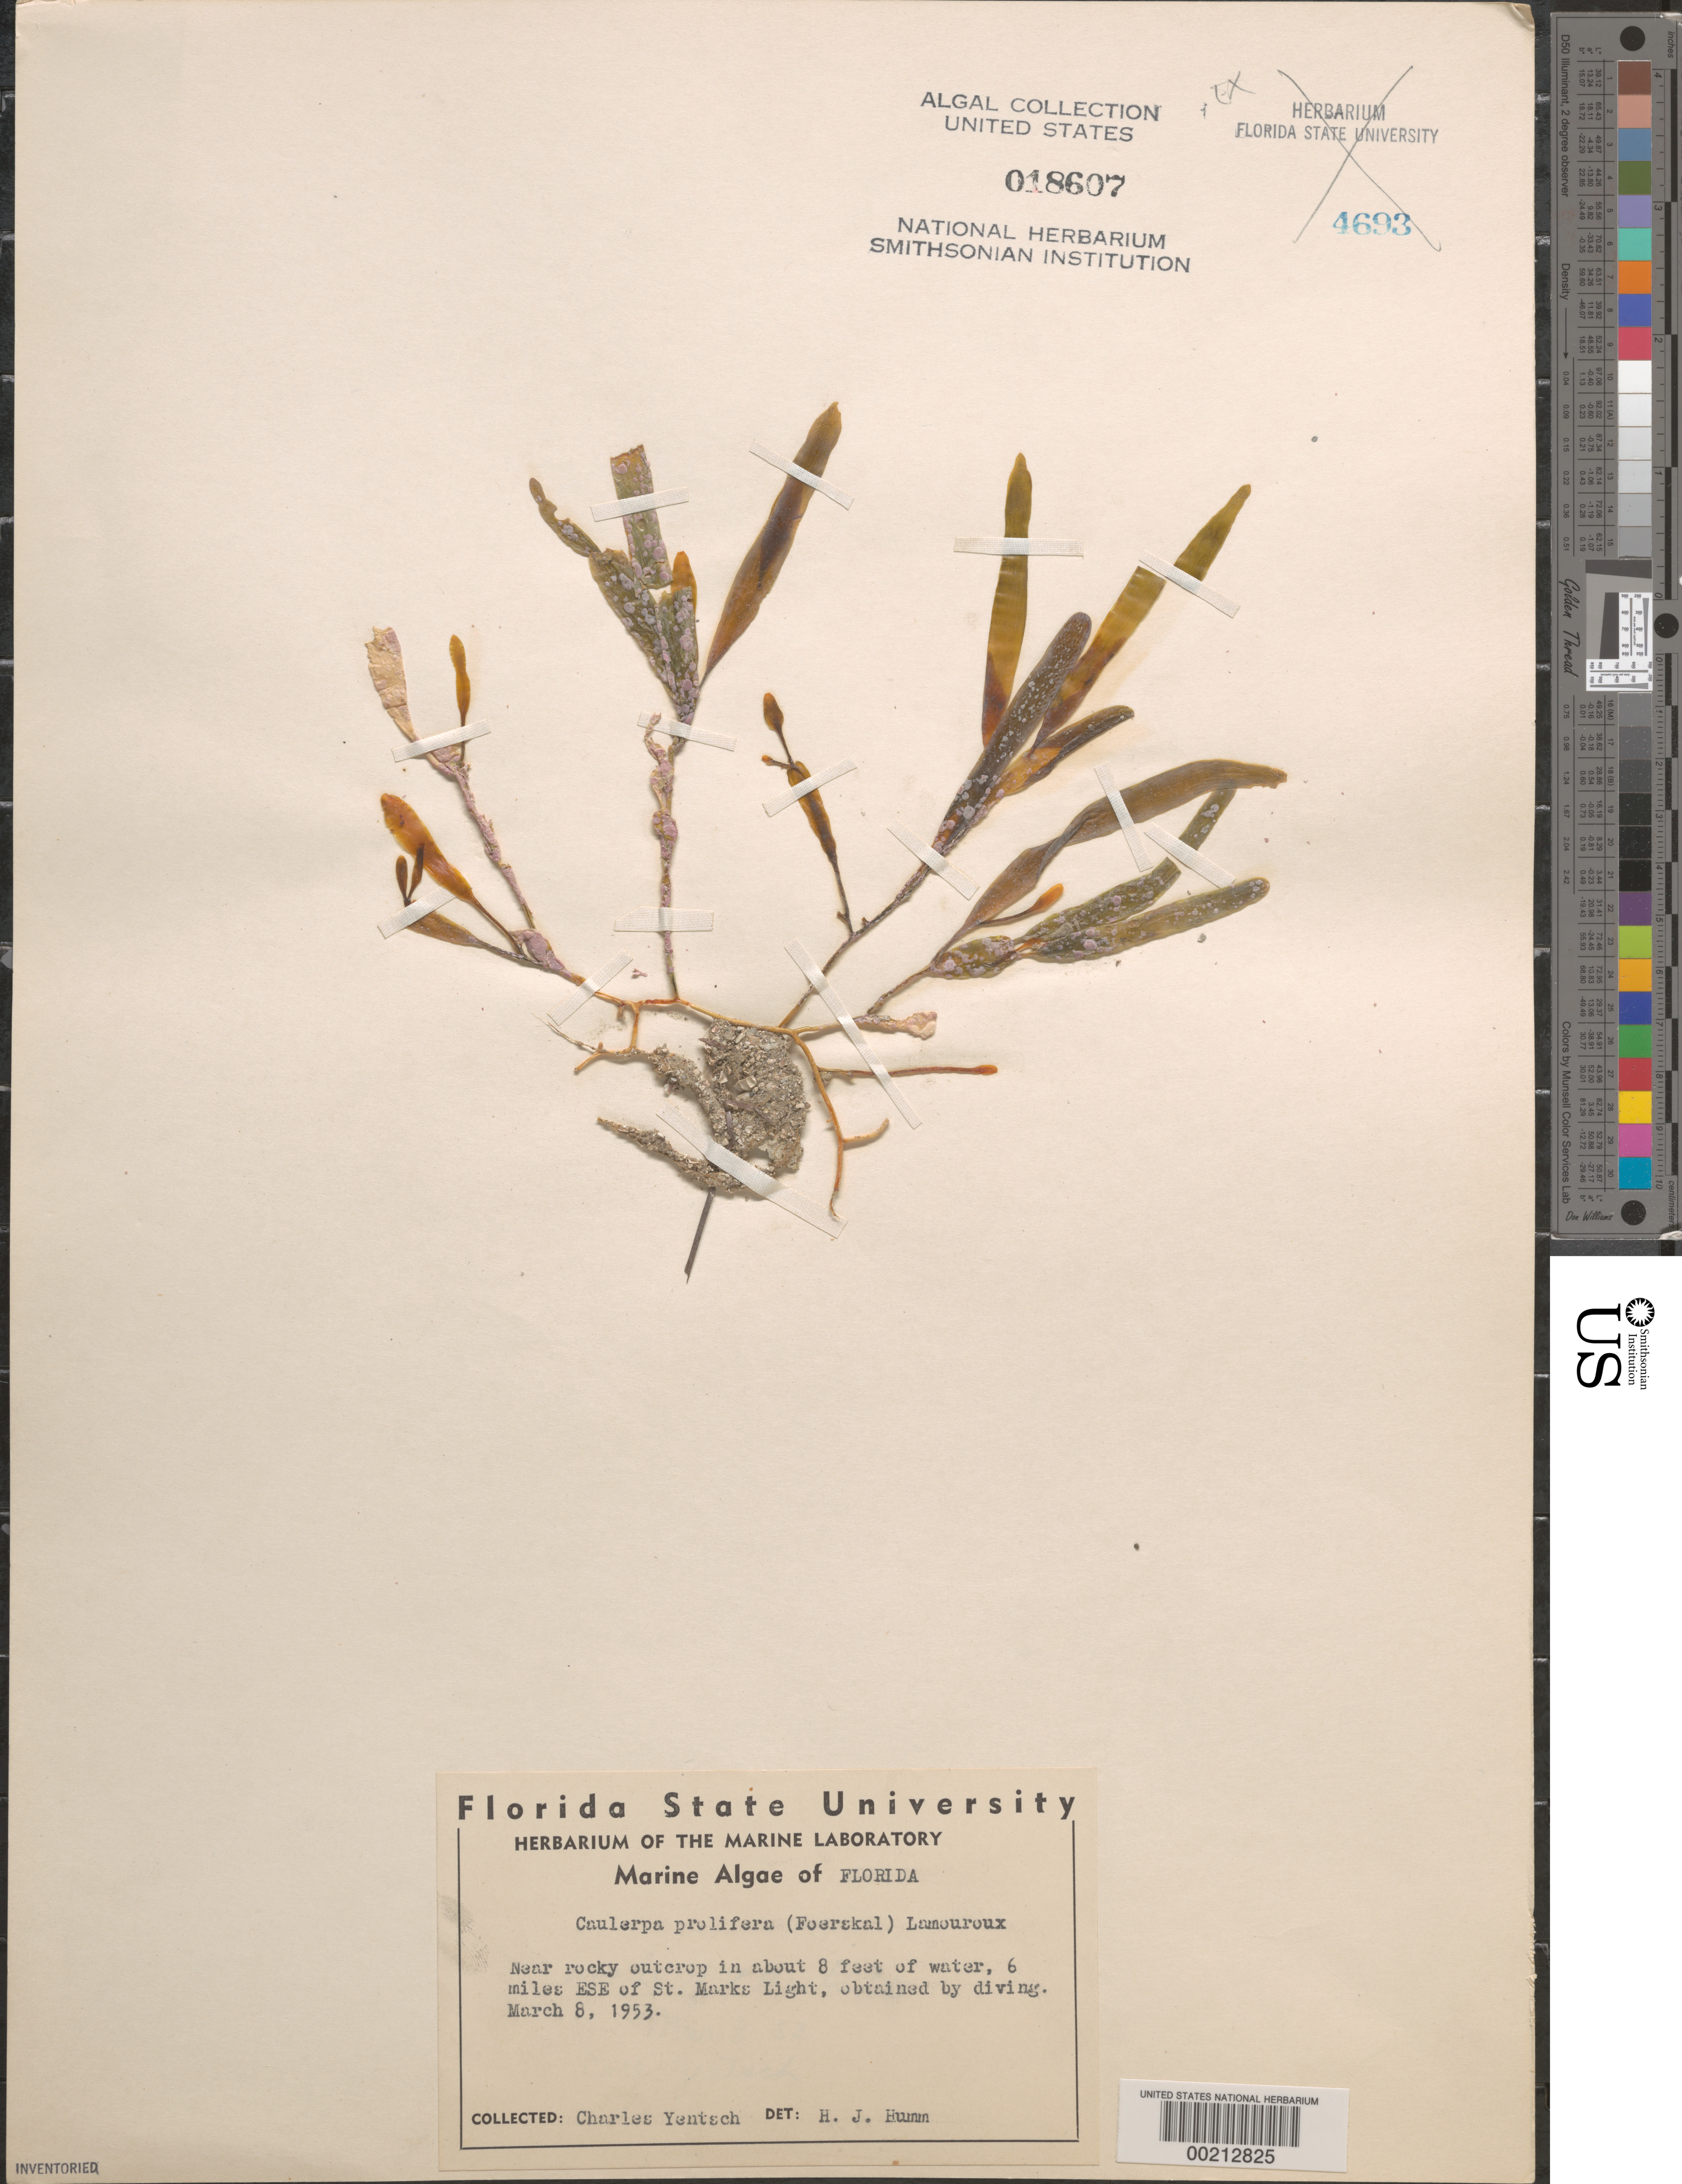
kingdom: Plantae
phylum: Chlorophyta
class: Ulvophyceae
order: Bryopsidales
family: Caulerpaceae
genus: Caulerpa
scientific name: Caulerpa prolifera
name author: (Forssk.) J.V.Lamouroux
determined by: Humm, Harold J.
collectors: C. Yentsch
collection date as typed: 08 Mar 1953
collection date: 1953-03-08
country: United States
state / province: Florida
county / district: Wakulla County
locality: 6 miles east southeast of St. Marks Light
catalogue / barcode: US 18607